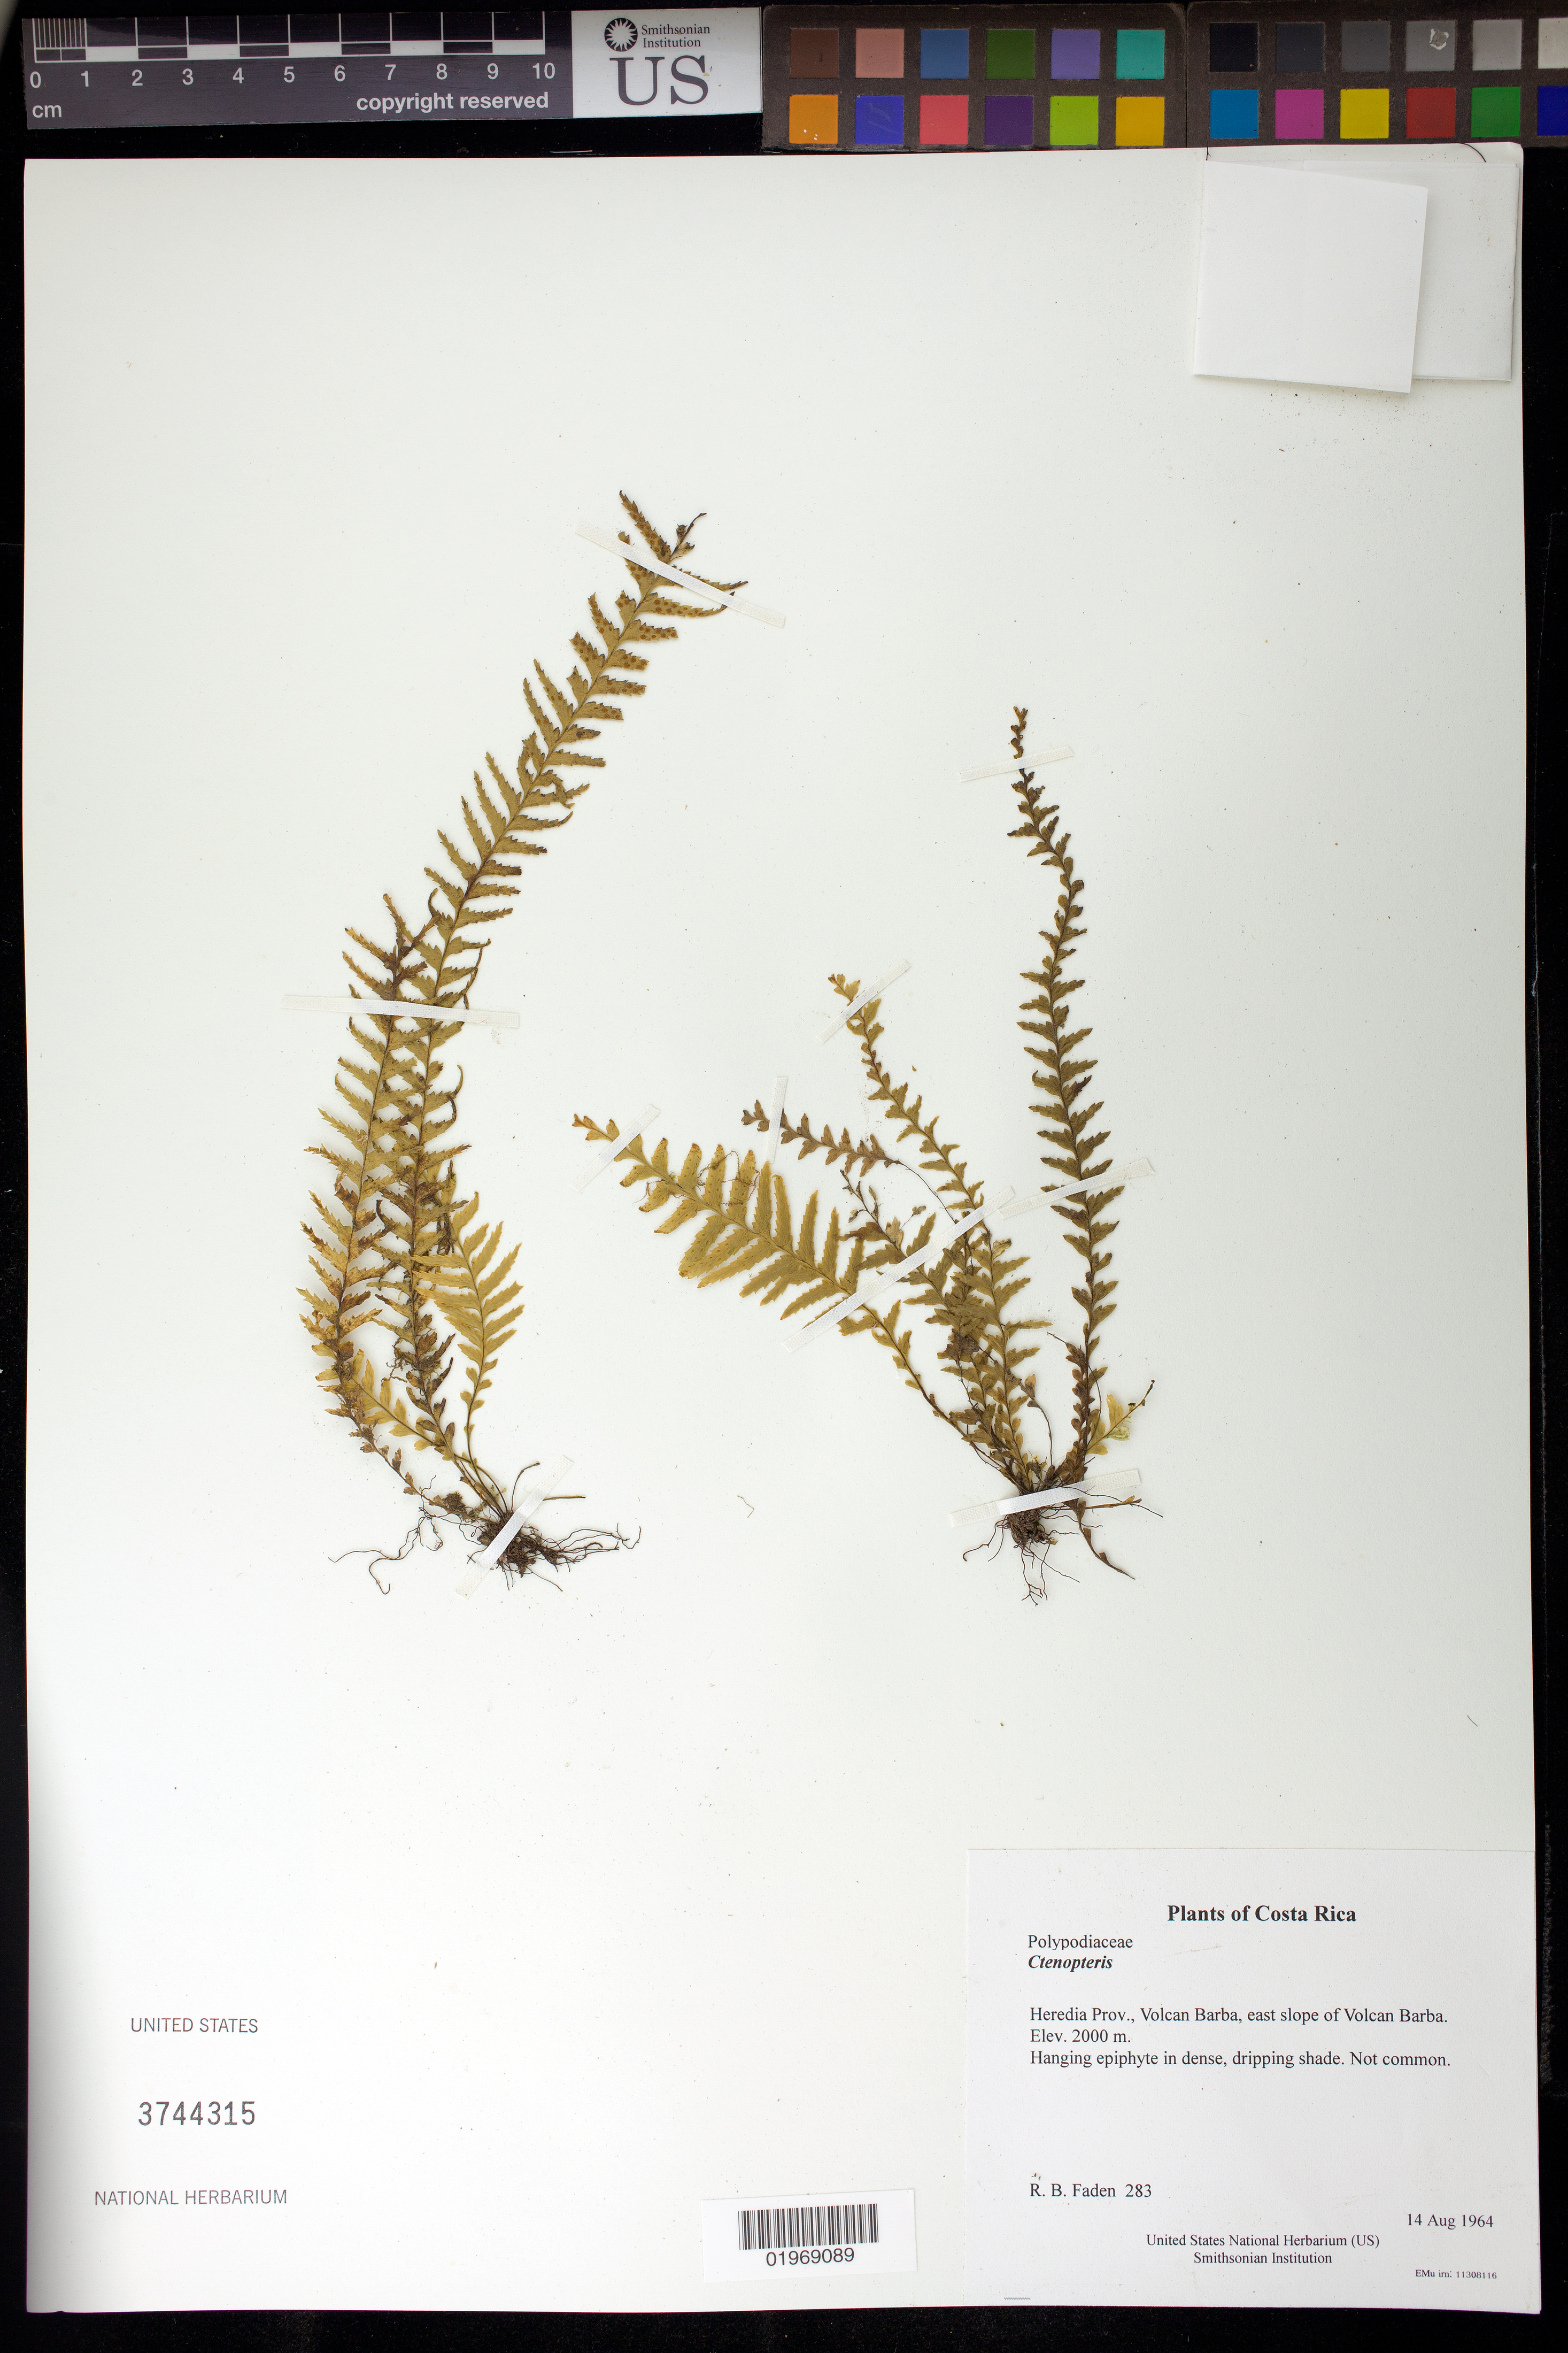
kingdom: Plantae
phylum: Tracheophyta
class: Polypodiopsida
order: Polypodiales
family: Polypodiaceae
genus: Ctenopteris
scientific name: Ctenopteris sp.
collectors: R. B. Faden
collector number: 283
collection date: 1964-08-14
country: Costa Rica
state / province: Heredia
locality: Volcan Barba, east slope of Volcan Barba.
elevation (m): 2000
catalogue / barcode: US 3744315